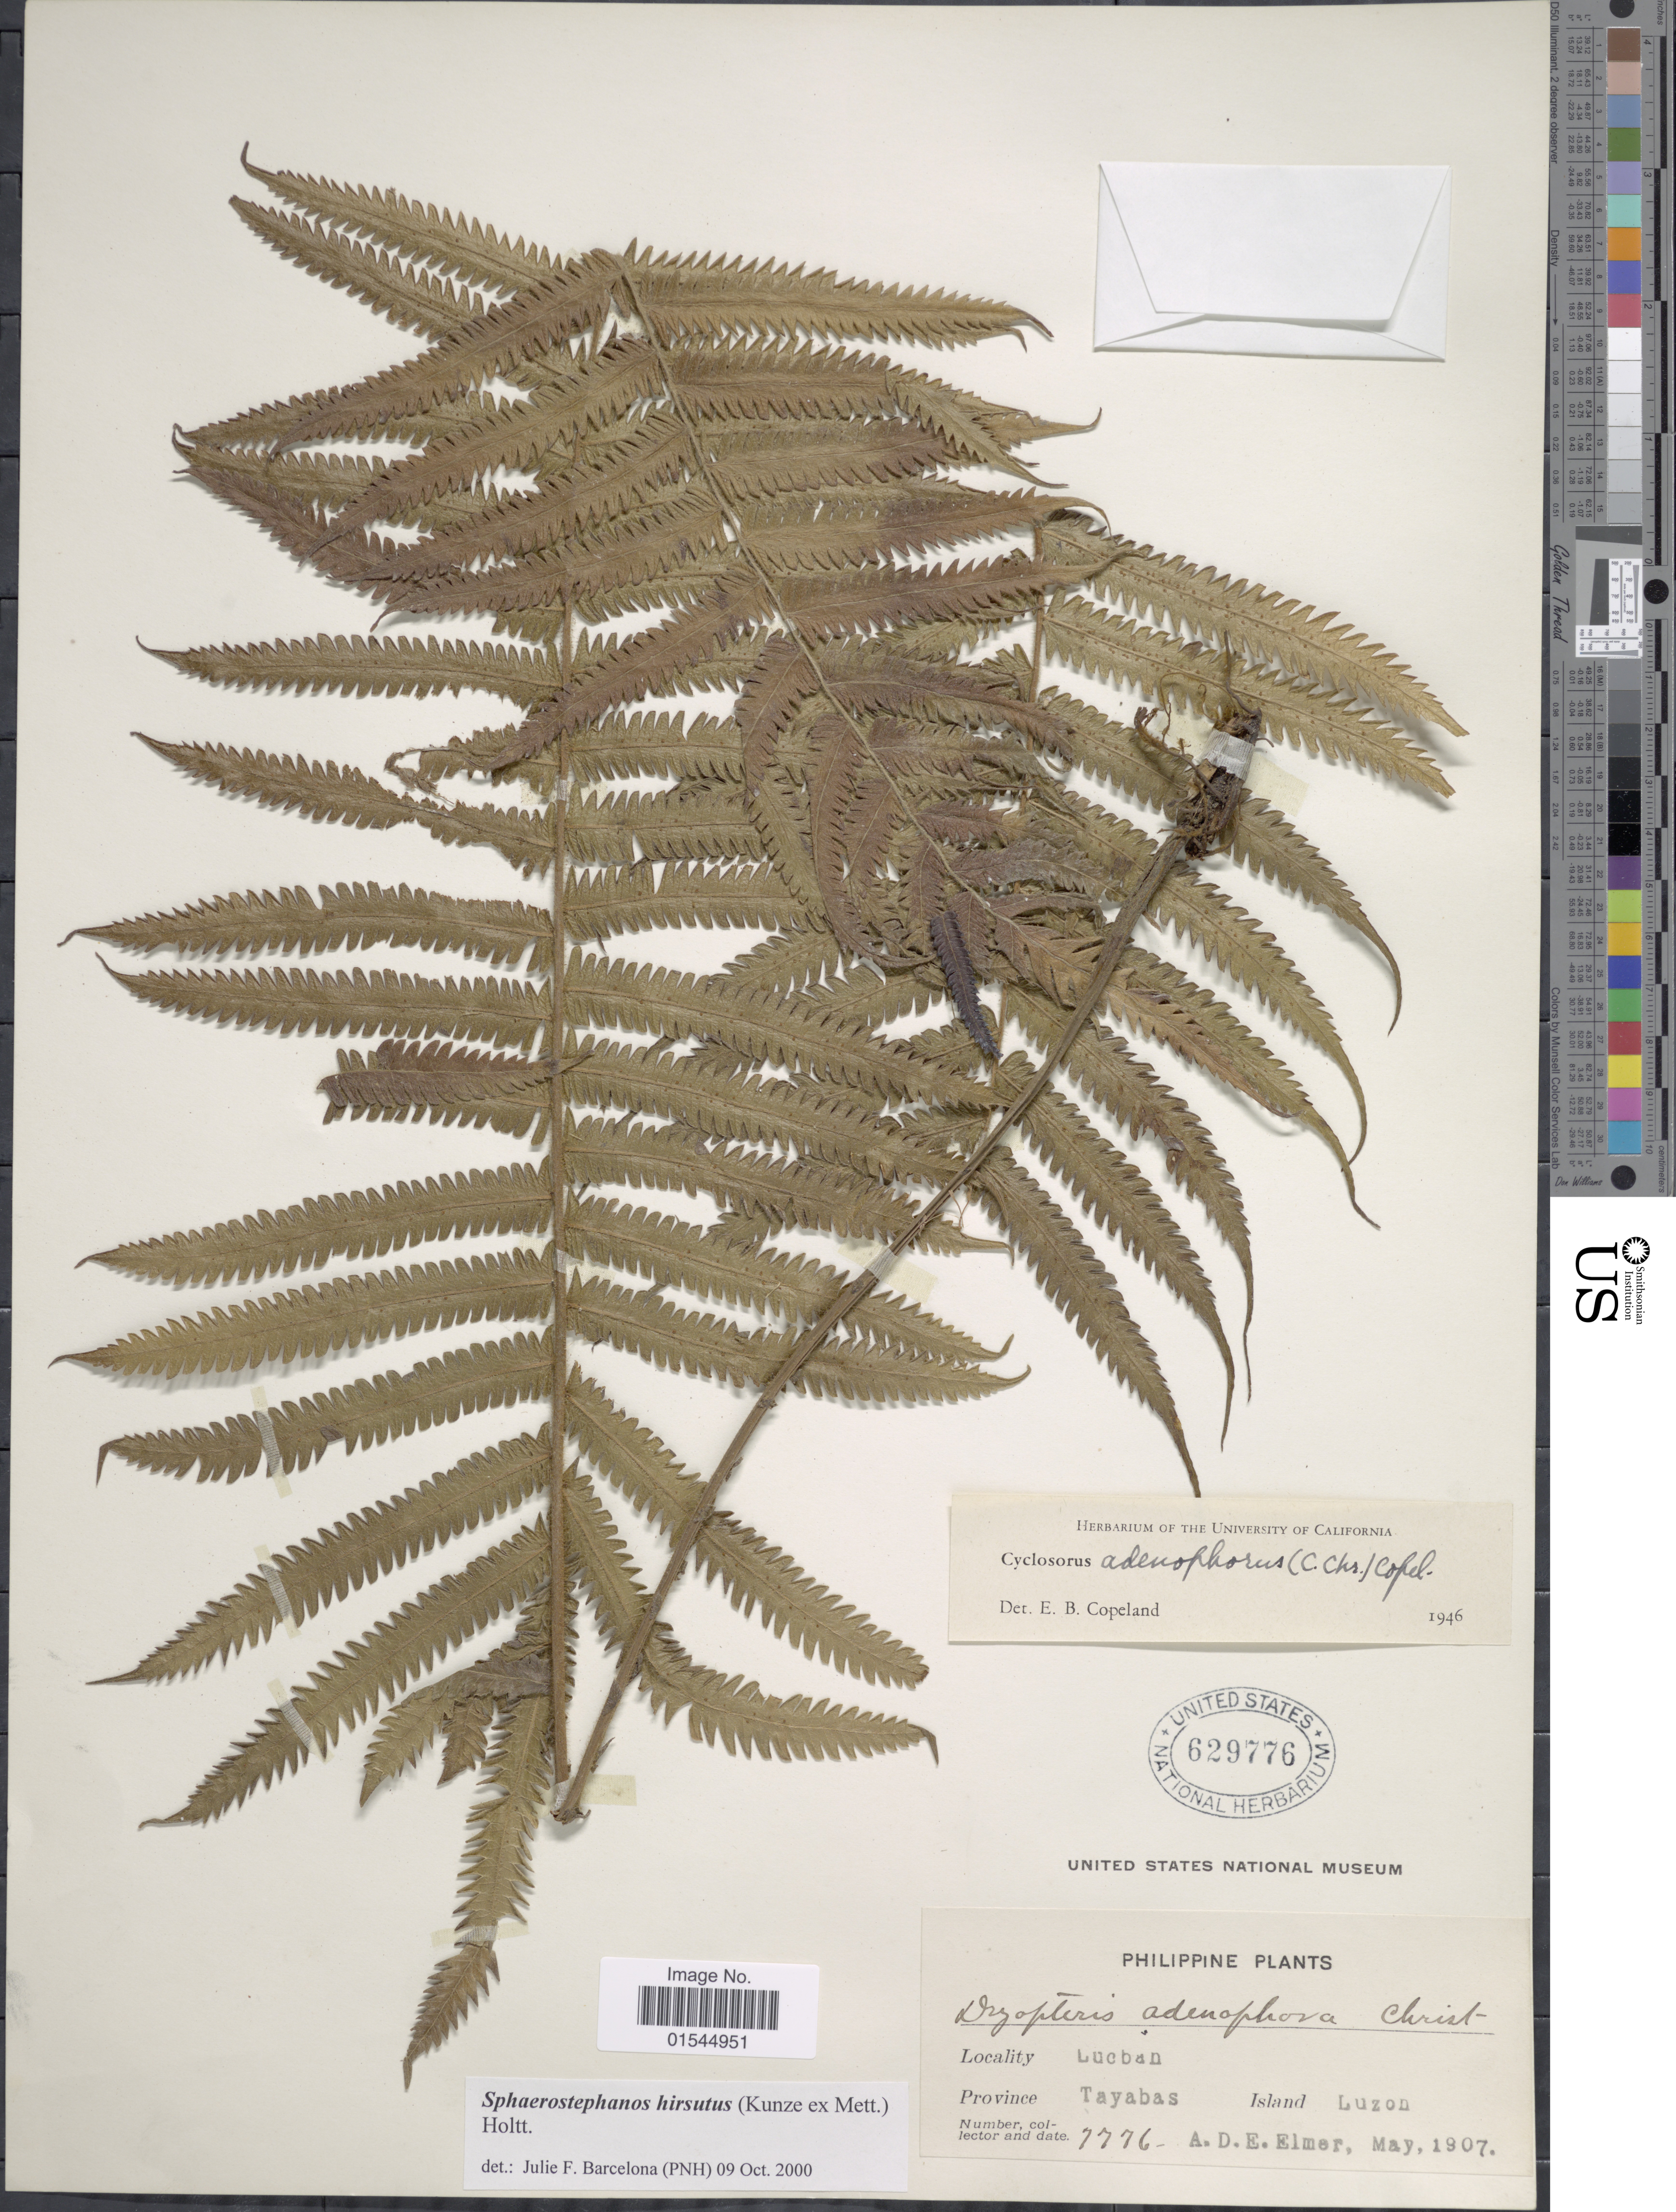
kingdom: Plantae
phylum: Tracheophyta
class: Polypodiopsida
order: Polypodiales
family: Thelypteridaceae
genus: Sphaerostephanos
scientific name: Sphaerostephanos hirsutus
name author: (Kunze ex Mett.) Holttum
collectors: A. D. E. Elmer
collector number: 7776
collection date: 1907-05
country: Philippines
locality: Lucban, Province Tayabas, Island Luzon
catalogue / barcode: US 629776